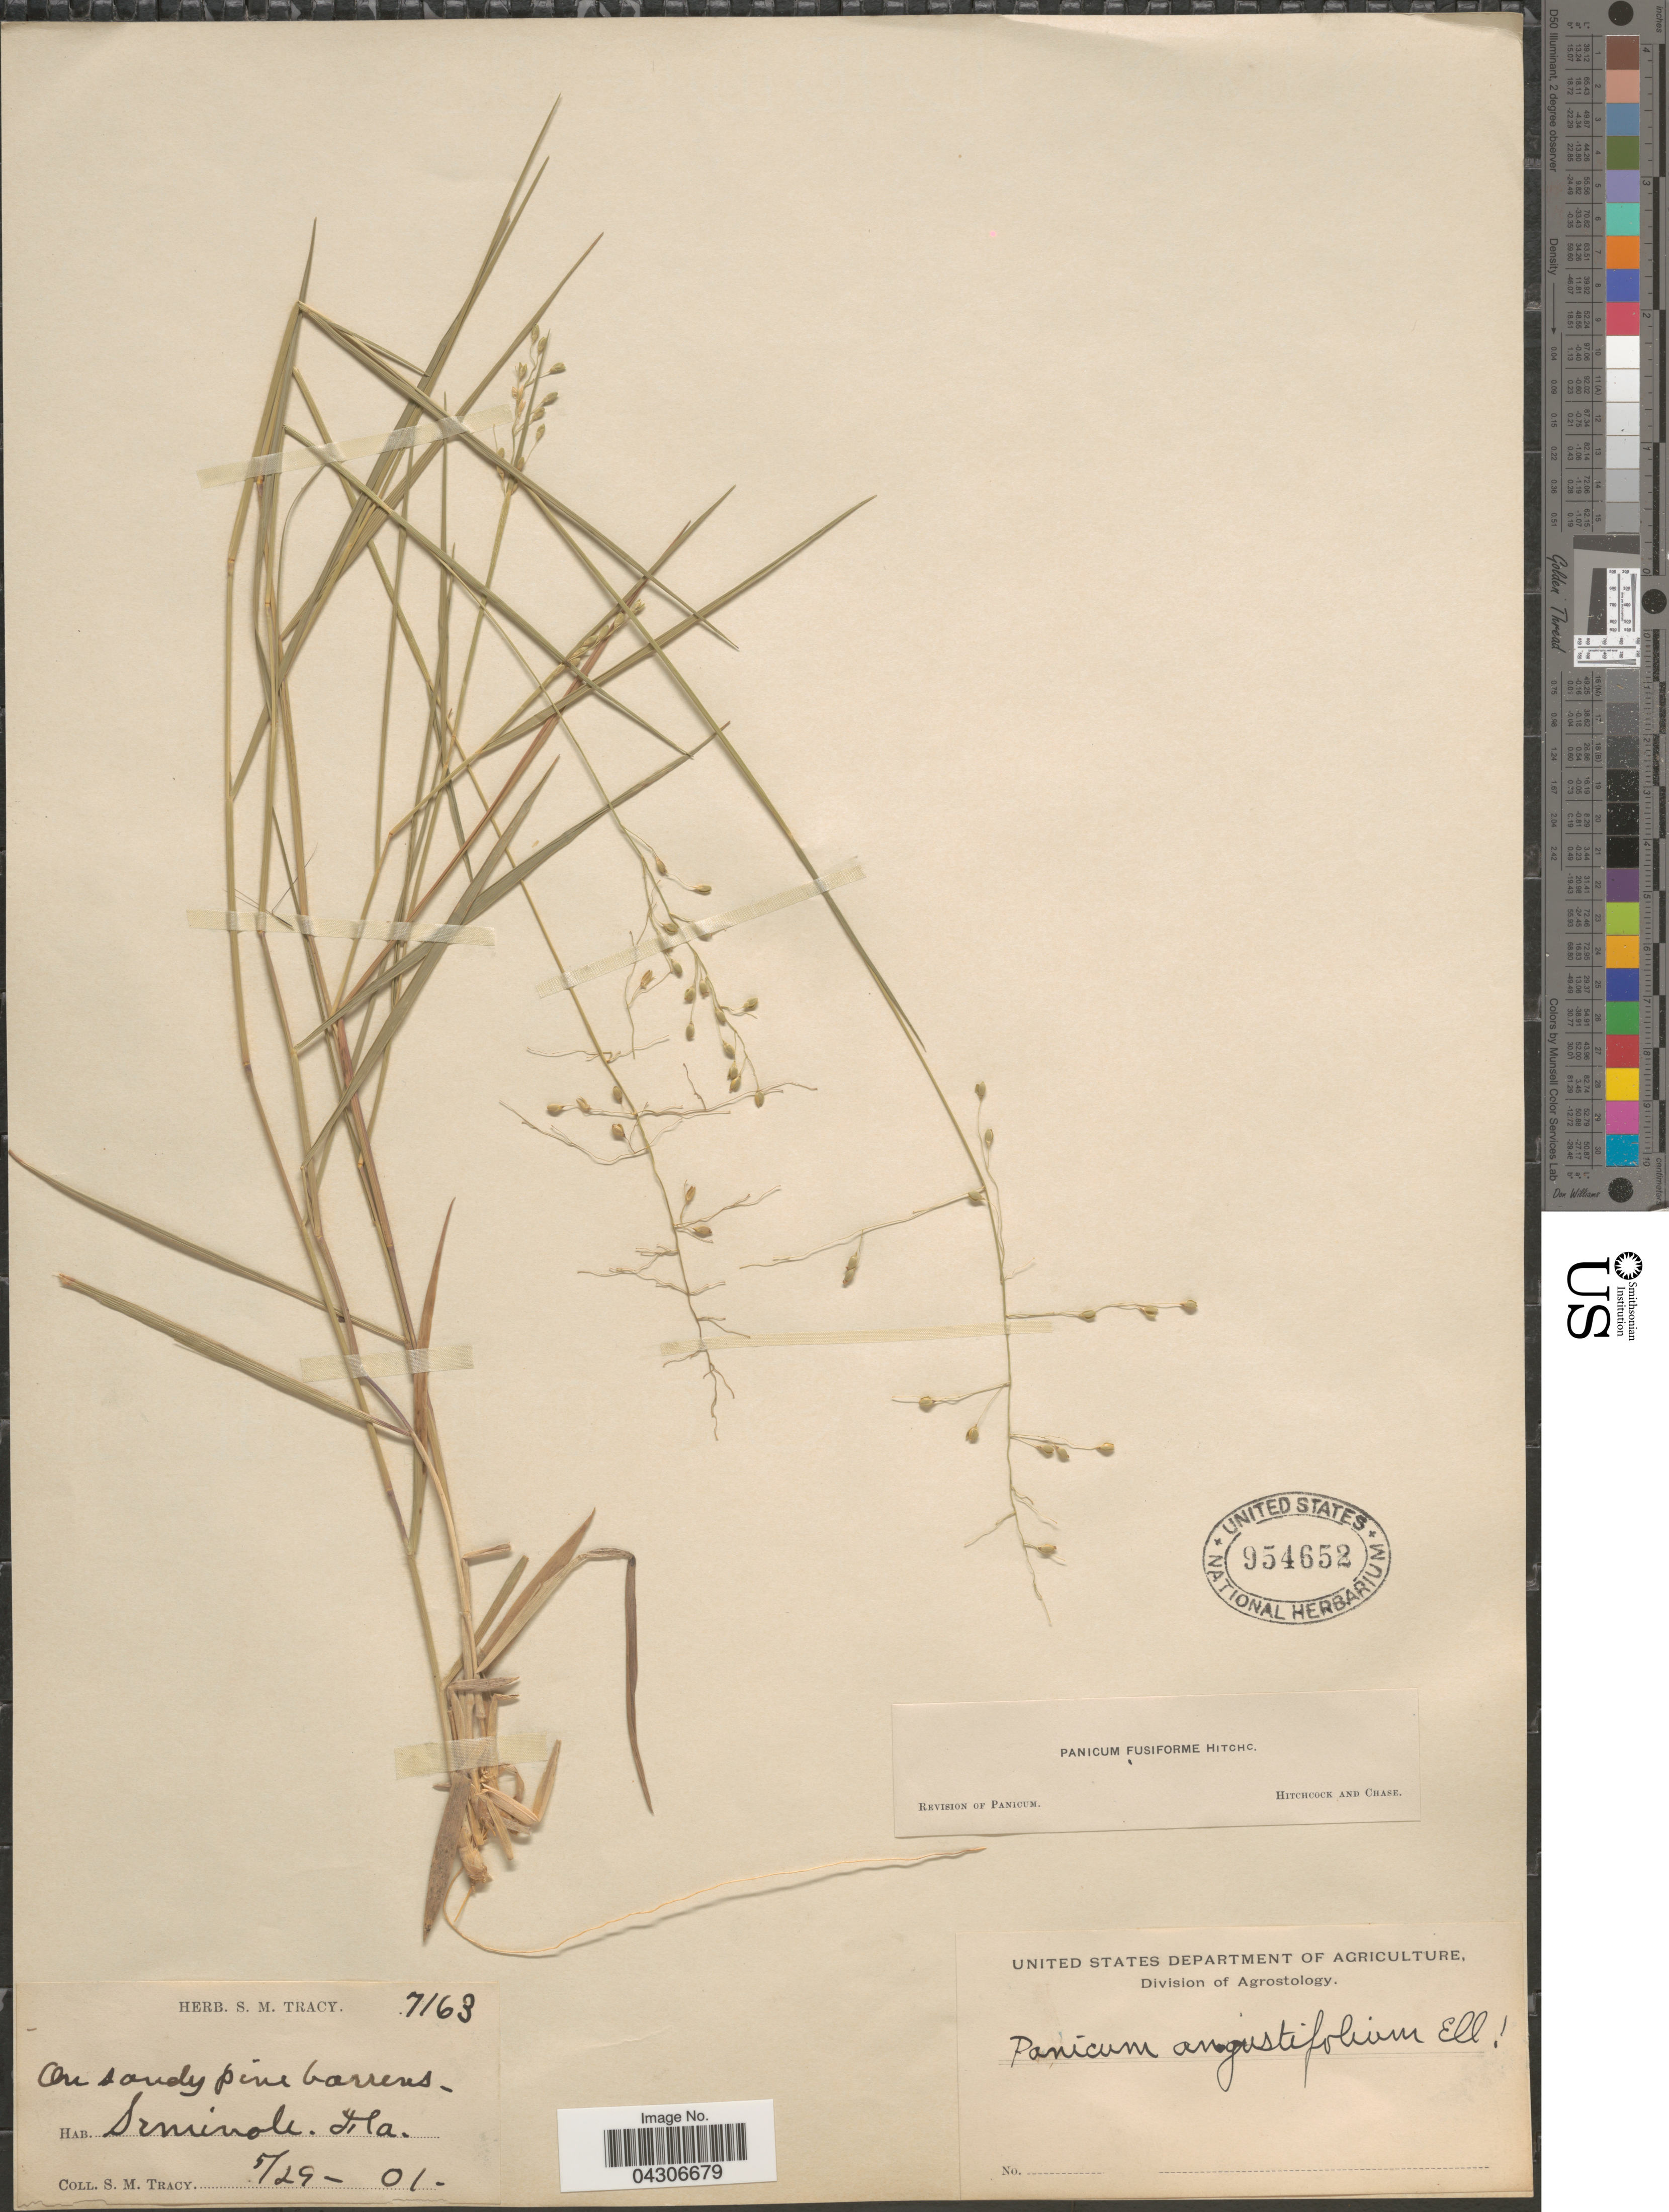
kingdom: Plantae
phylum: Tracheophyta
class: Liliopsida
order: Poales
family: Poaceae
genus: Dichanthelium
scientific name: Dichanthelium aciculare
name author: (Desv. ex Poir.) Gould & C.A. Clark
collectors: S. M. Tracy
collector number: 7163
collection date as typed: Transcribed d/m/y: 29/5/1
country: United States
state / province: Florida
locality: Seminole.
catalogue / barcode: US 954652